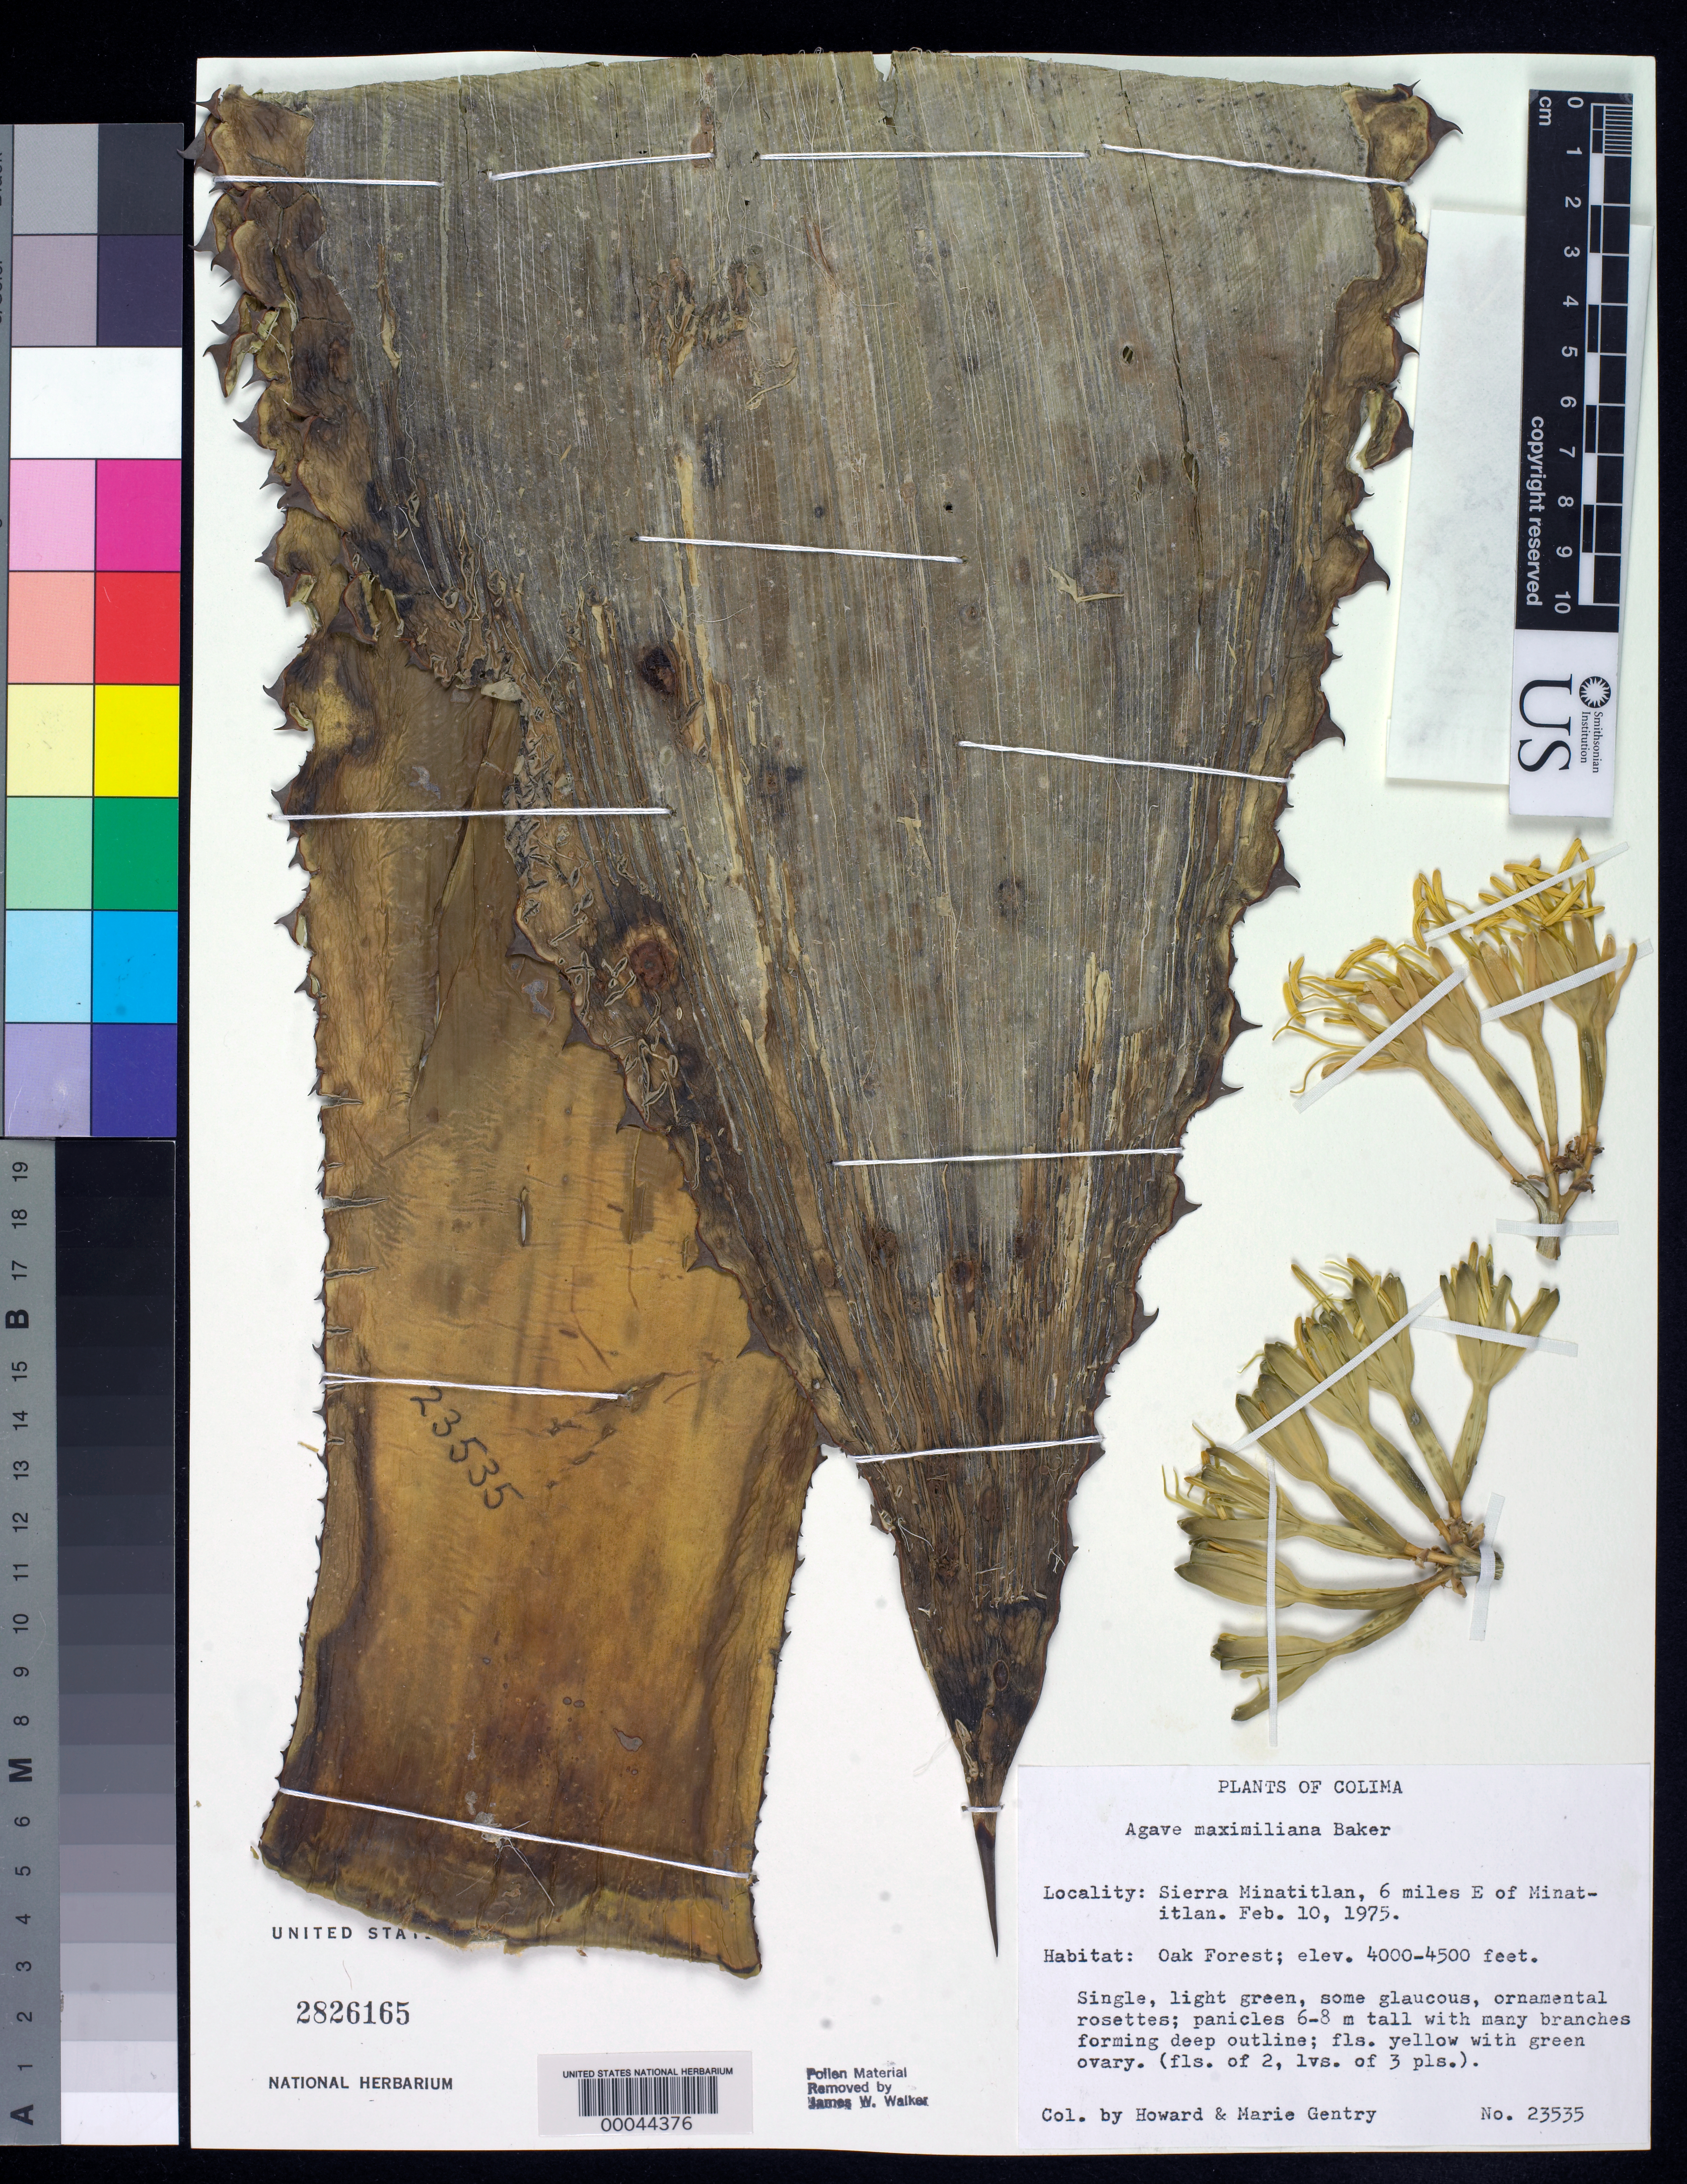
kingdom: Plantae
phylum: Tracheophyta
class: Liliopsida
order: Asparagales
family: Asparagaceae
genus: Agave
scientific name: Agave maximiliana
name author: Baker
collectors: H. S. Gentry & M. Gentry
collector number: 23535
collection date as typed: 10 Feb 1975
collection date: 1975-02-10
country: Mexico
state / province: Colima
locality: Sierra Minatitlán, 6 mi E of Minatitlán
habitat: Oak forest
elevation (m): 1219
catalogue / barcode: US 2826165